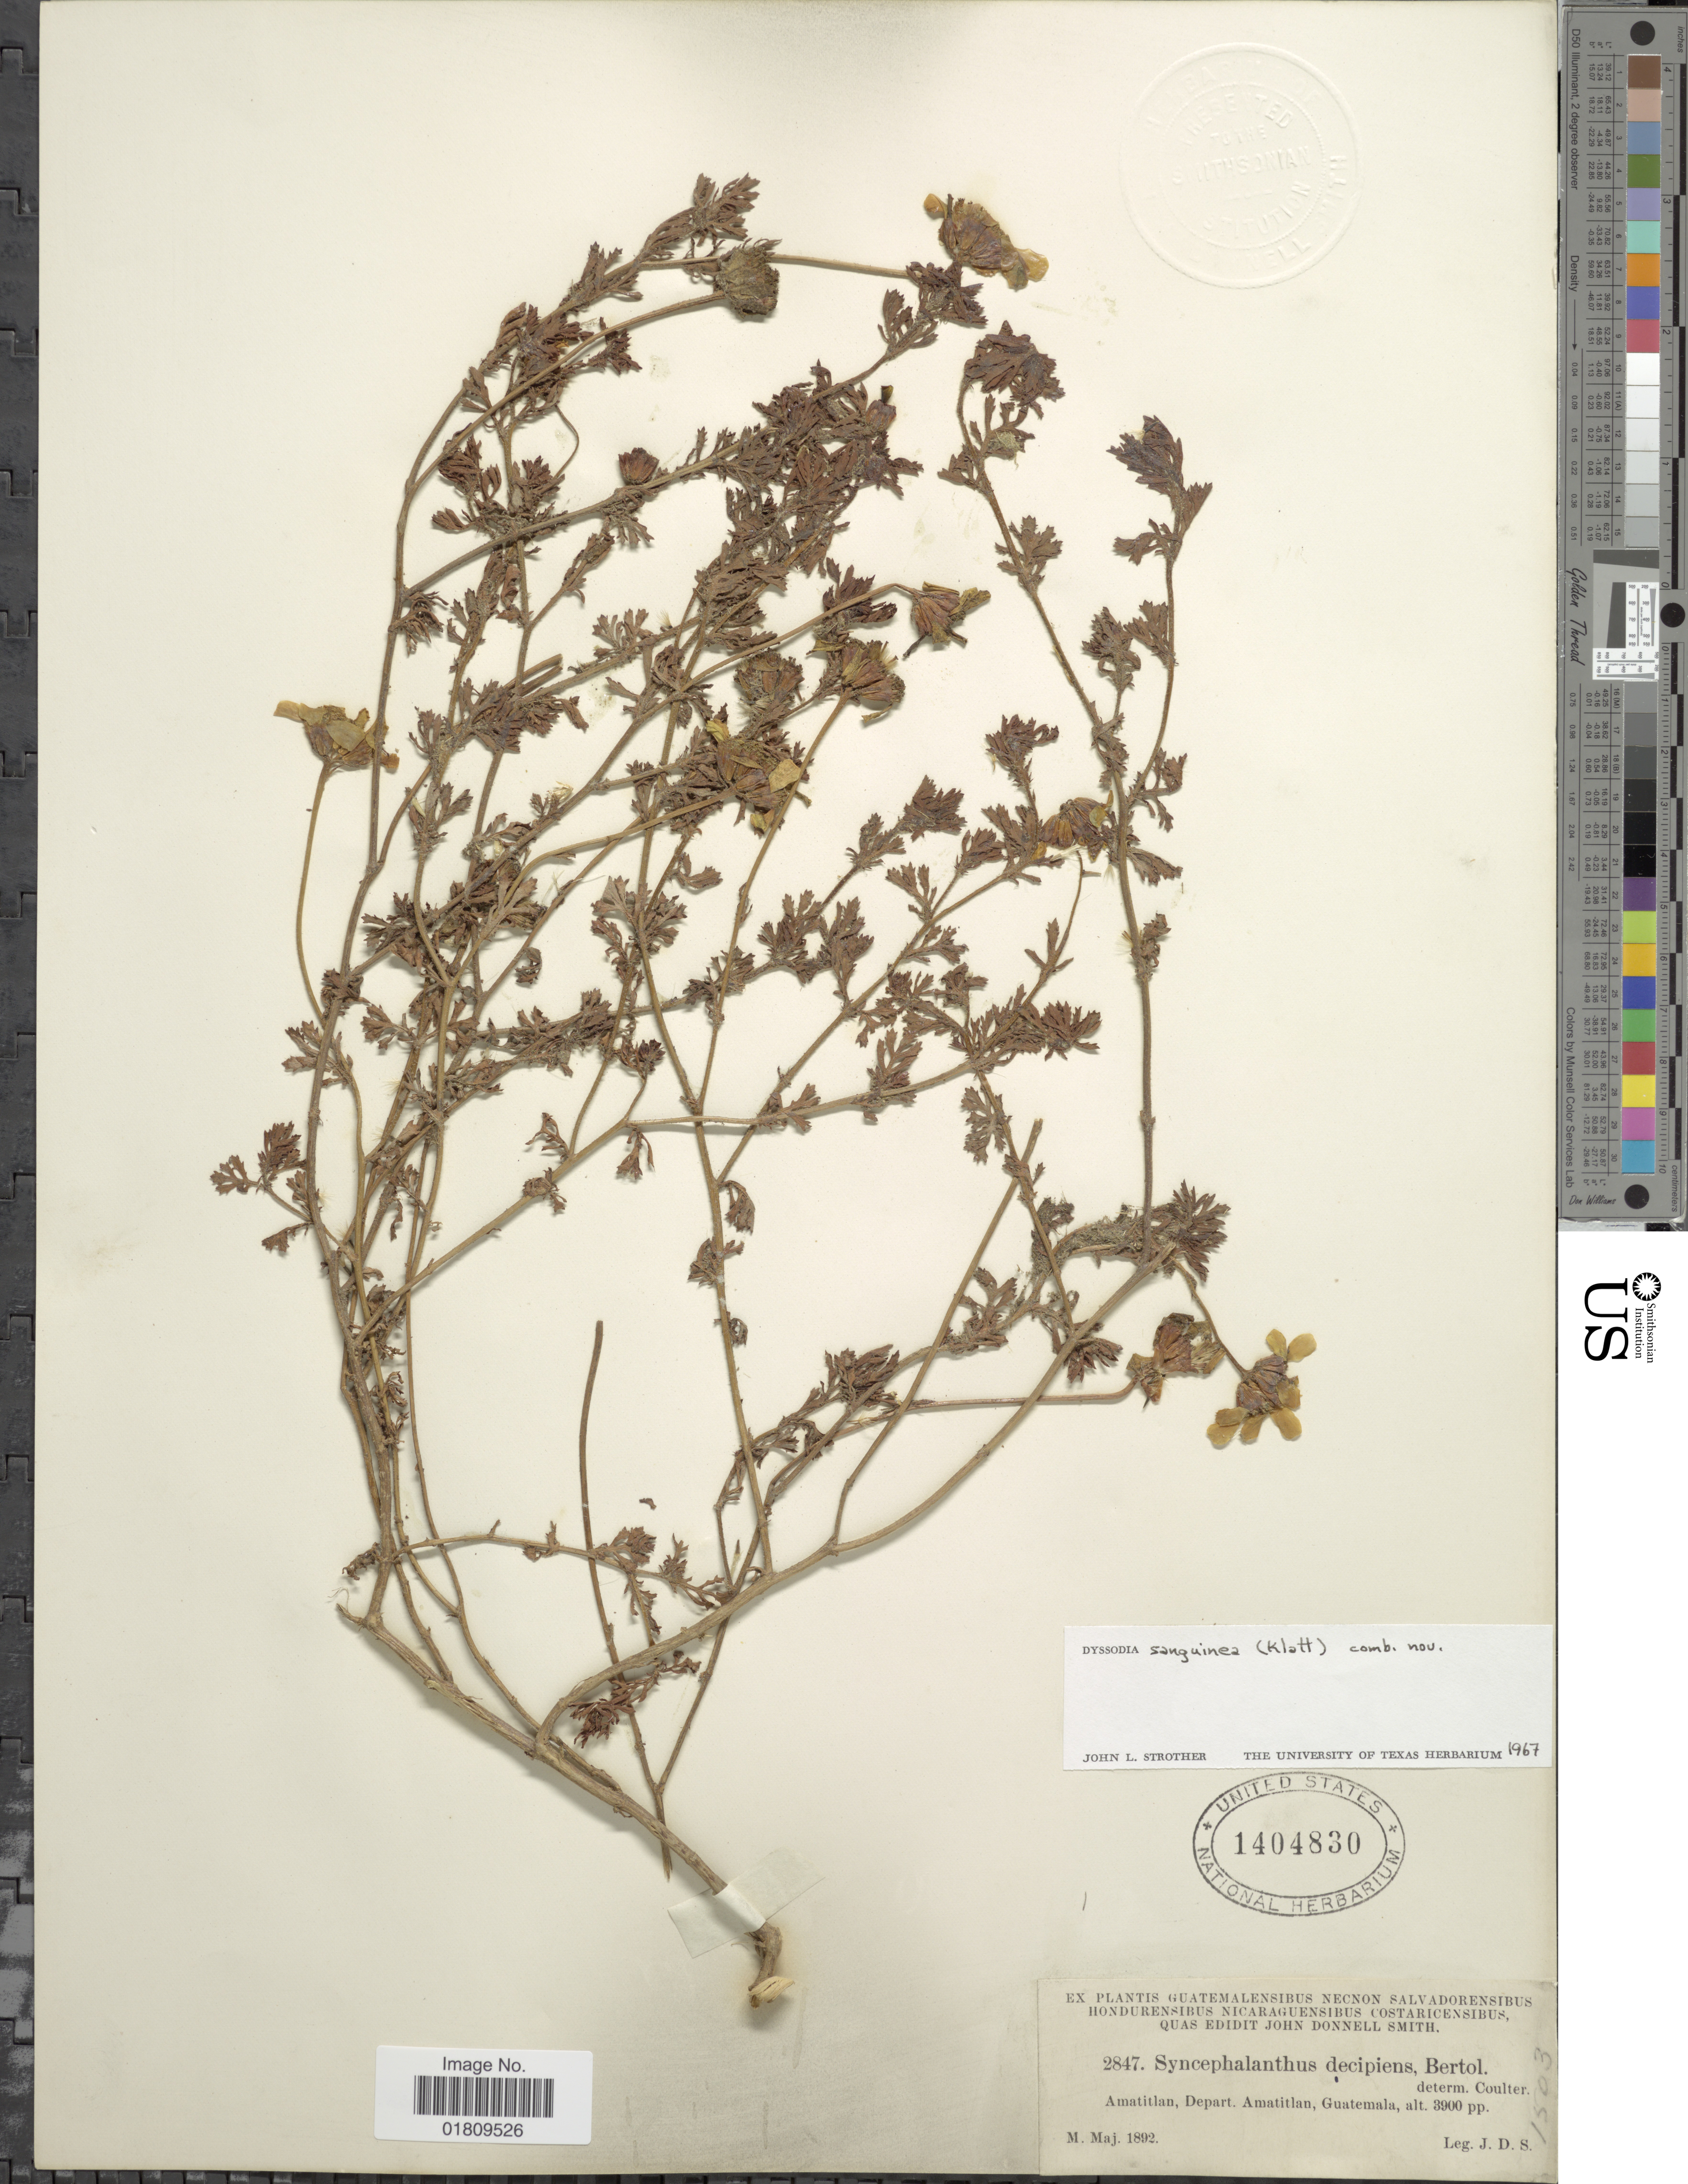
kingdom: Plantae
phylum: Tracheophyta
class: Magnoliopsida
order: Asterales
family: Asteraceae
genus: Dyssodia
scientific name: Dyssodia decipiens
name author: (Bartl.) M.C. Johnst. ex M.C. Johnst. & B.L. Turner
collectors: J. Donnell Smith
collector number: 2847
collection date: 1892-05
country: Guatemala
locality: Amatitlan, Depart. Amatitlan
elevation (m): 1189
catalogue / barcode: US 1404830